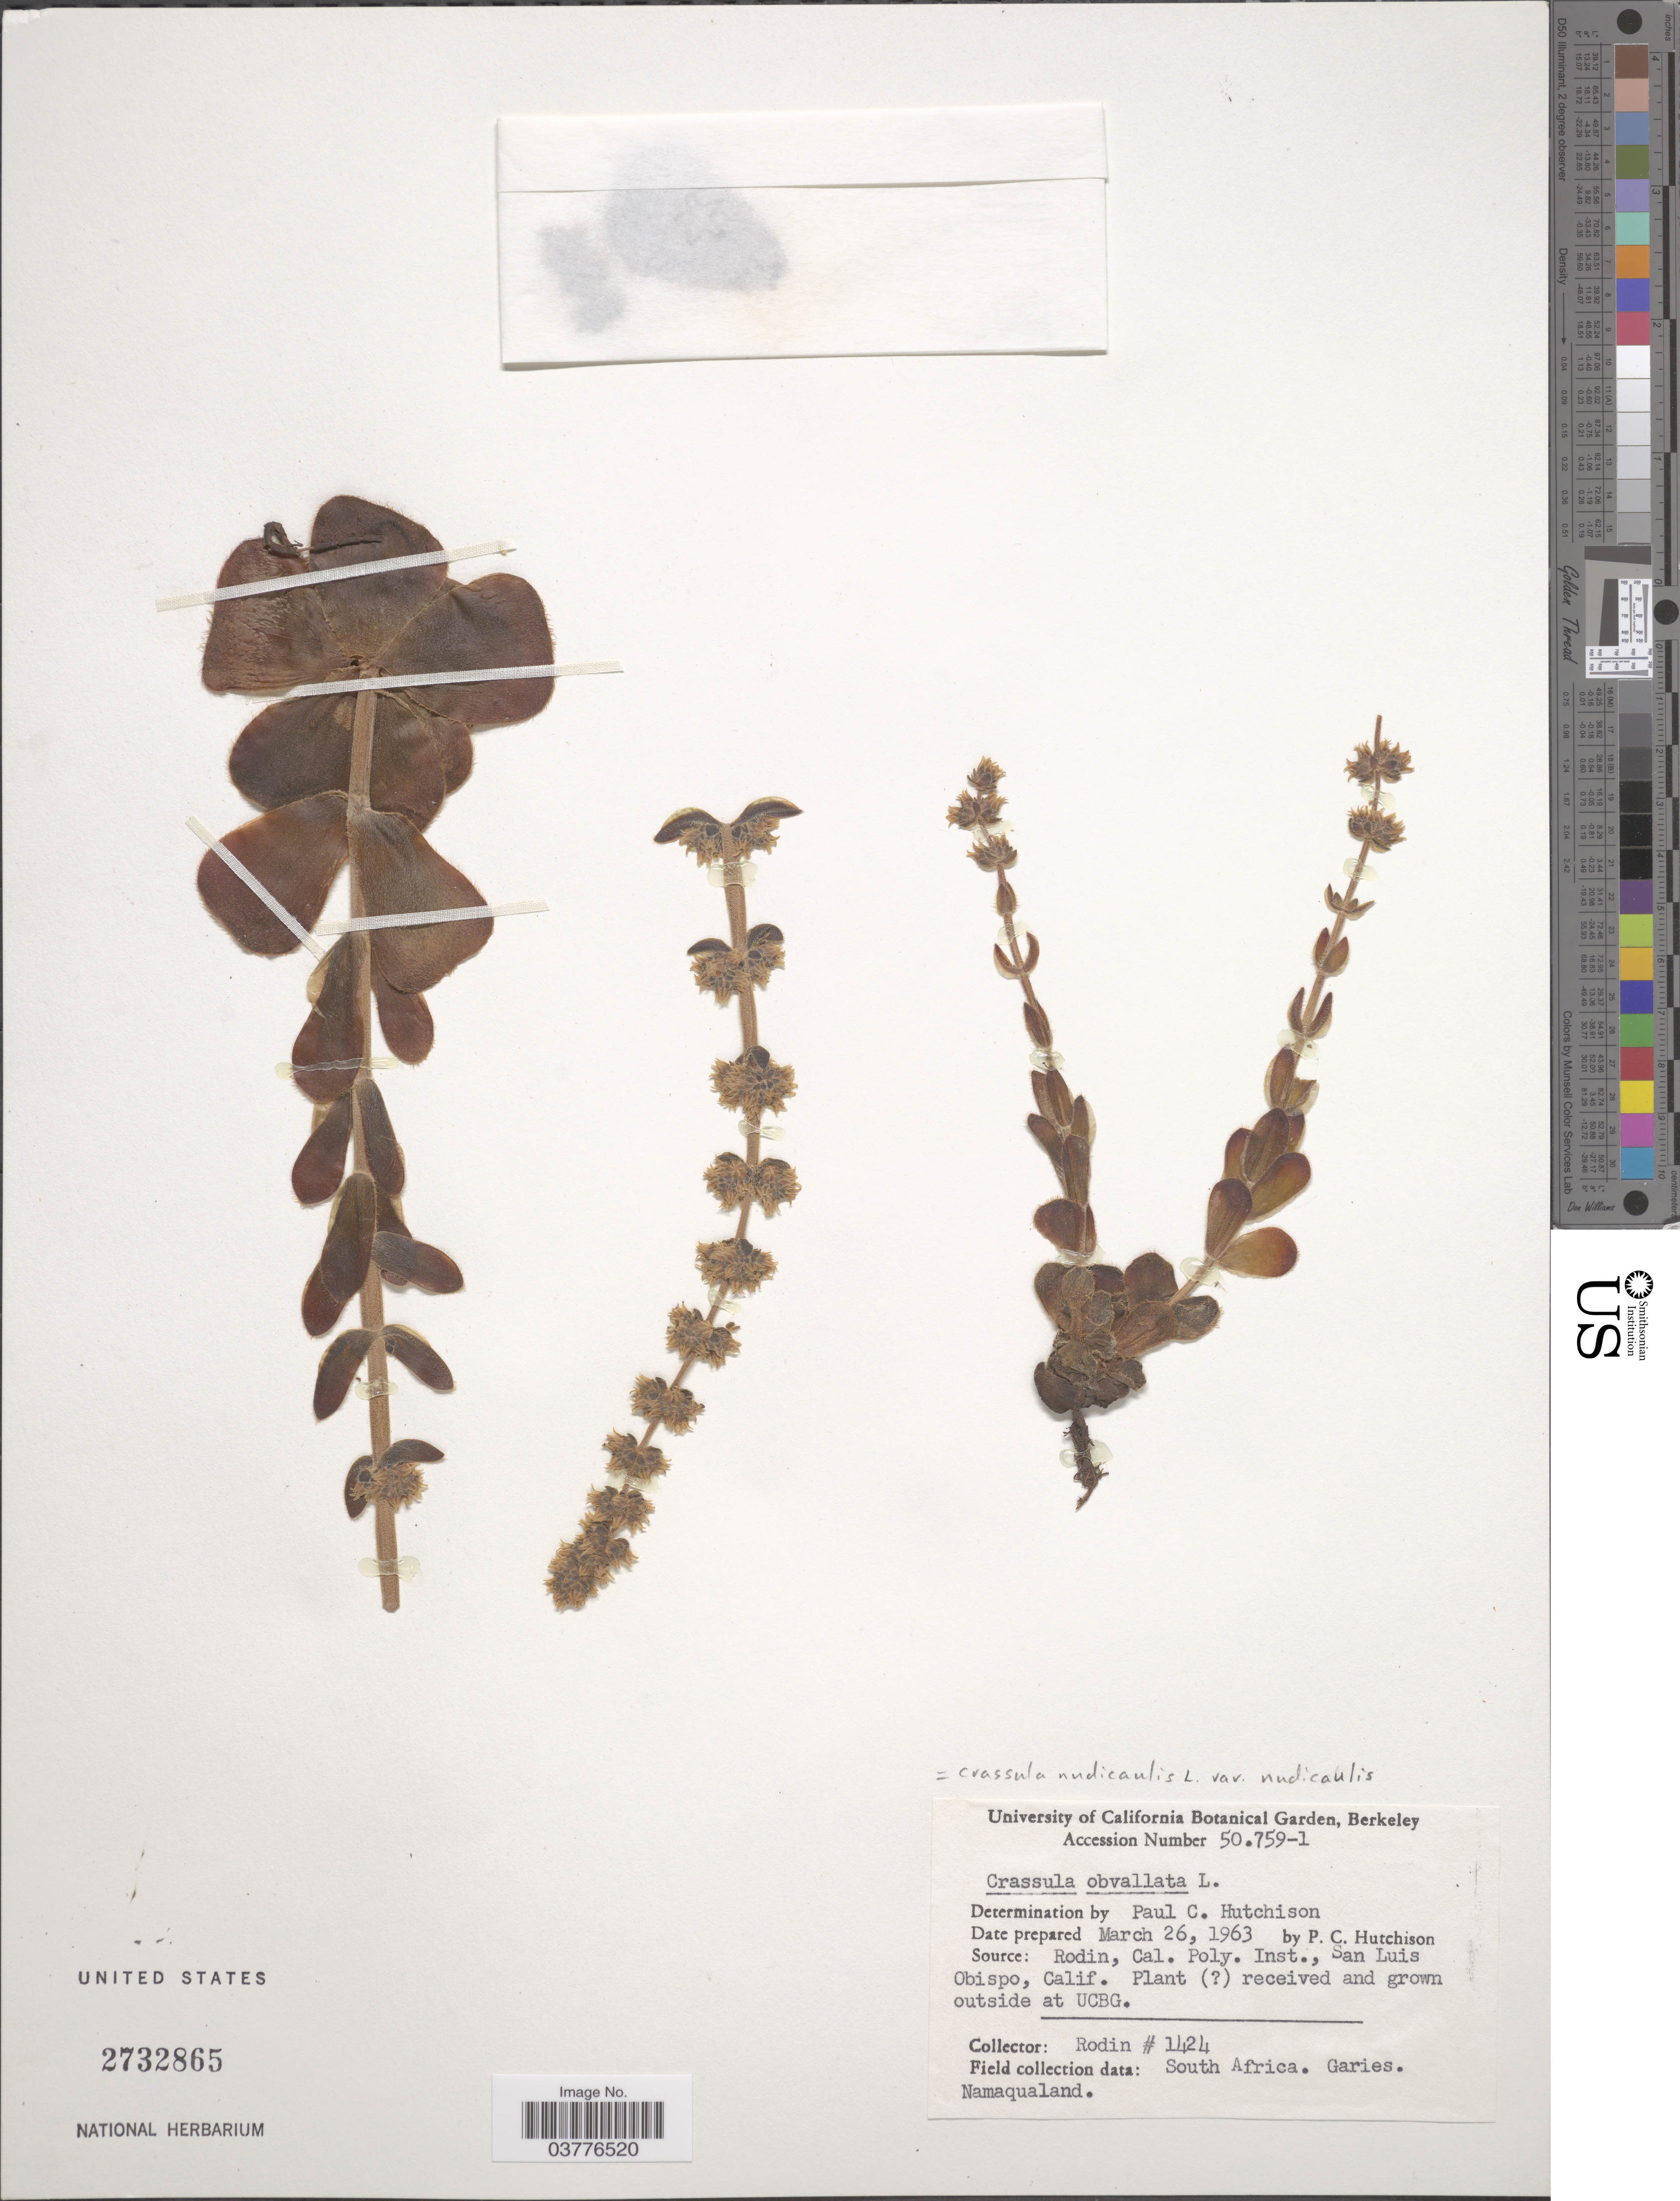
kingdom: Plantae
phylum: Tracheophyta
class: Magnoliopsida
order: Saxifragales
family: Crassulaceae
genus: Crassula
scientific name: Crassula nudicaulis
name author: L.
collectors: P. C. Hutchison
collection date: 1963-03-26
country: United States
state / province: California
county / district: Alameda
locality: University of California Botanical Garden, Berkeley.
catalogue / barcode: US 2732865